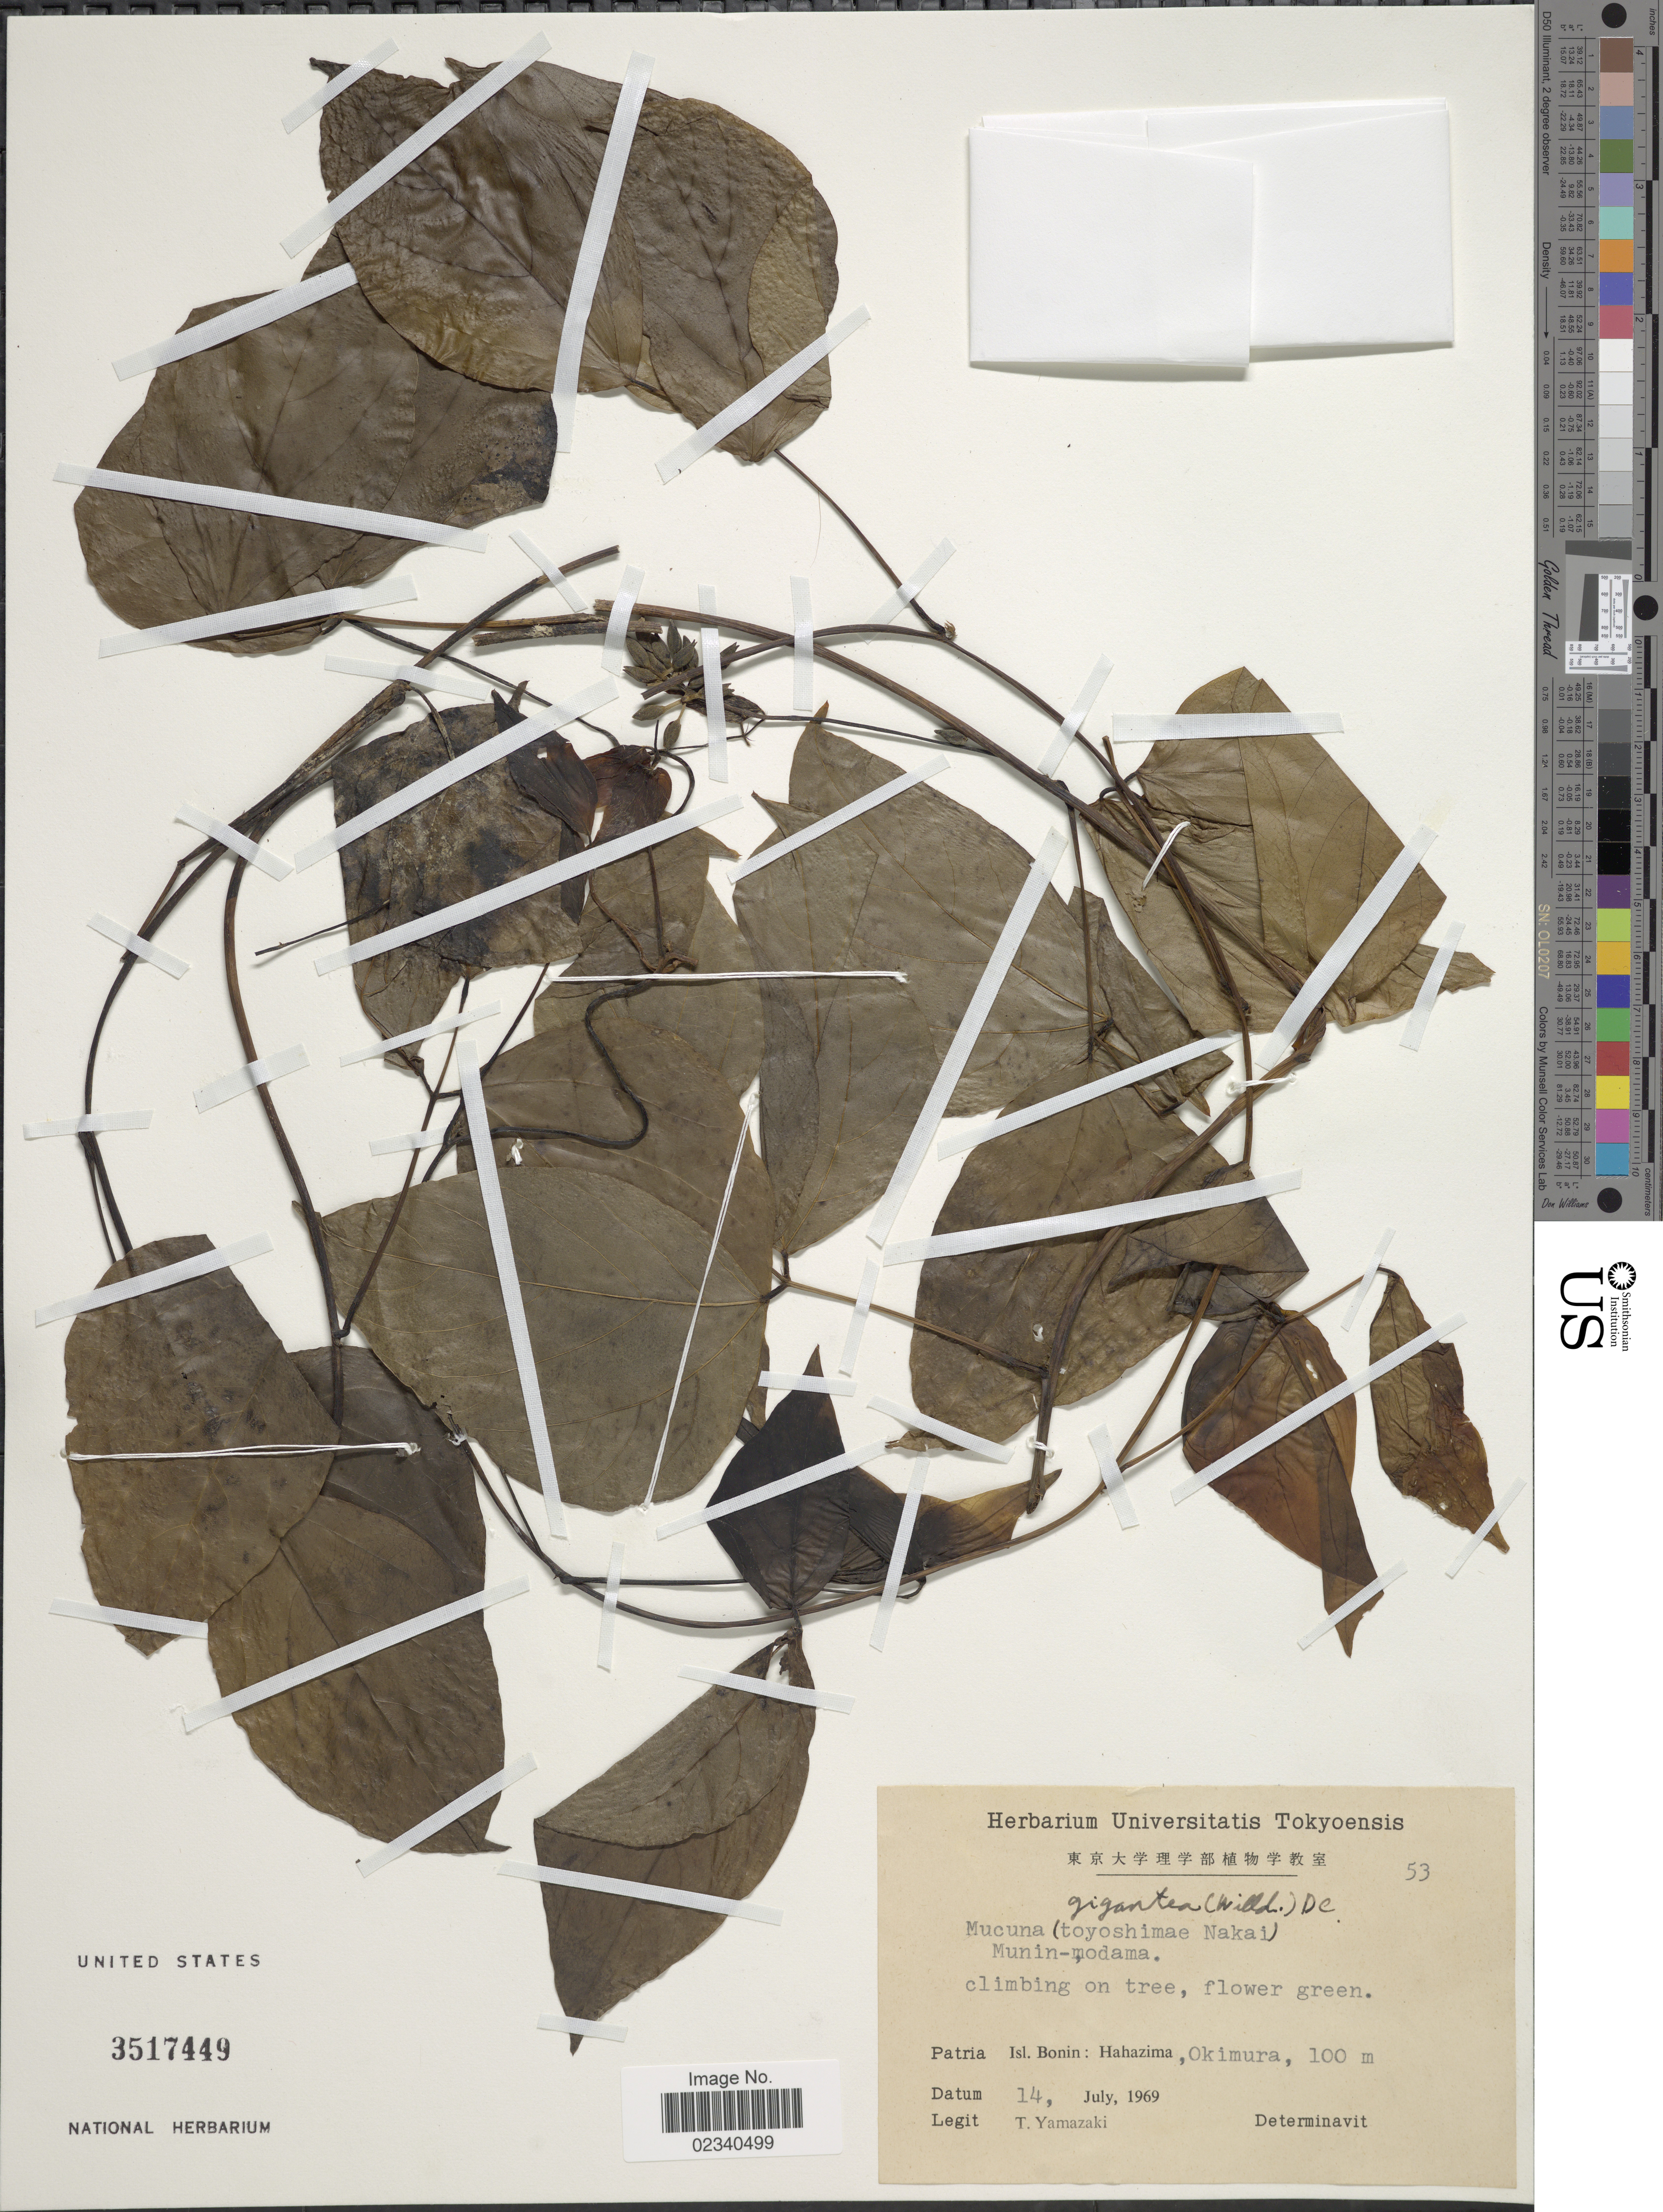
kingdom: Plantae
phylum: Tracheophyta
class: Magnoliopsida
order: Fabales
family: Fabaceae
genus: Mucuna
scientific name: Mucuna gigantea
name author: (Willd.) DC.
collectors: T. Yamazaki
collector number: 53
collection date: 1969-07-14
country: Japan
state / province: Tokyo, Federal City of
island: Bonin Islands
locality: Isl. Bonin: Hahazima, Okimura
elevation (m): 100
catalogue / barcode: US 3517449